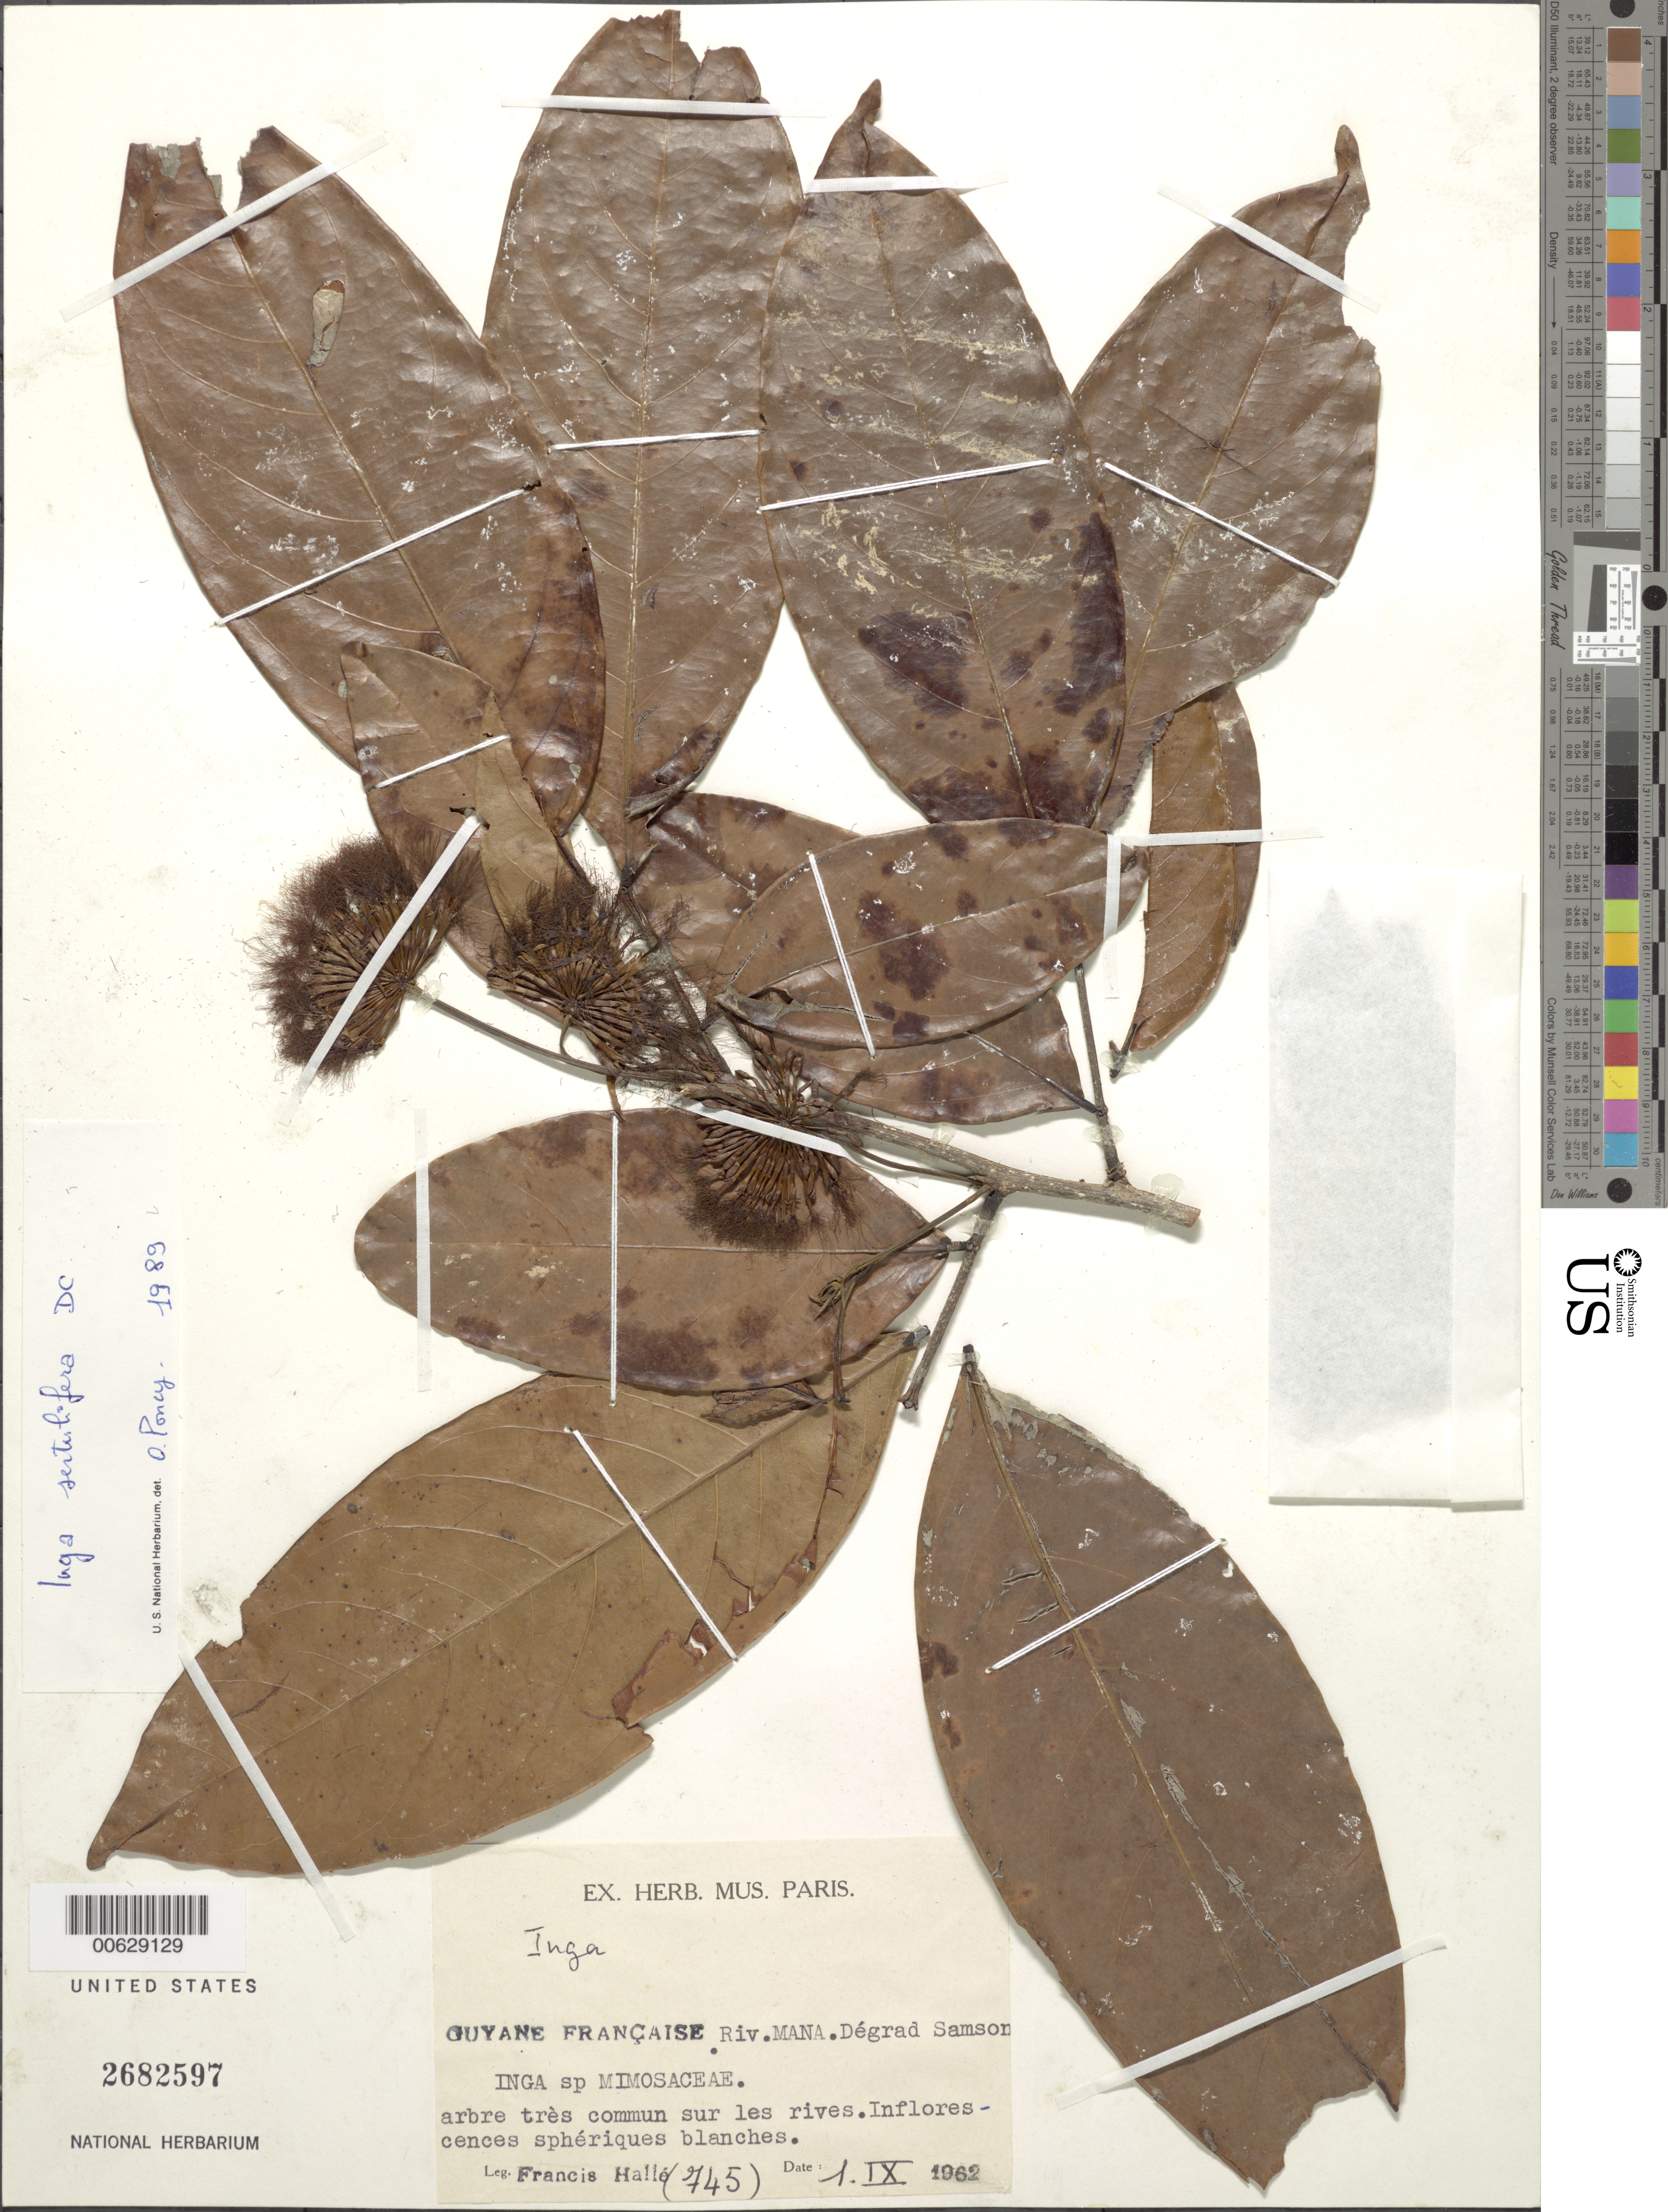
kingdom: Plantae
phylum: Tracheophyta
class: Magnoliopsida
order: Fabales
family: Fabaceae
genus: Inga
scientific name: Inga sertulifera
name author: DC.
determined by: Poncy, O.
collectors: F. Hallé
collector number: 745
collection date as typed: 1-Sep-62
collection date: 1962-09-01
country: French Guiana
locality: Rivière Mana, Dégrad Samson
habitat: sur les rives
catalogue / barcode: US 2682597